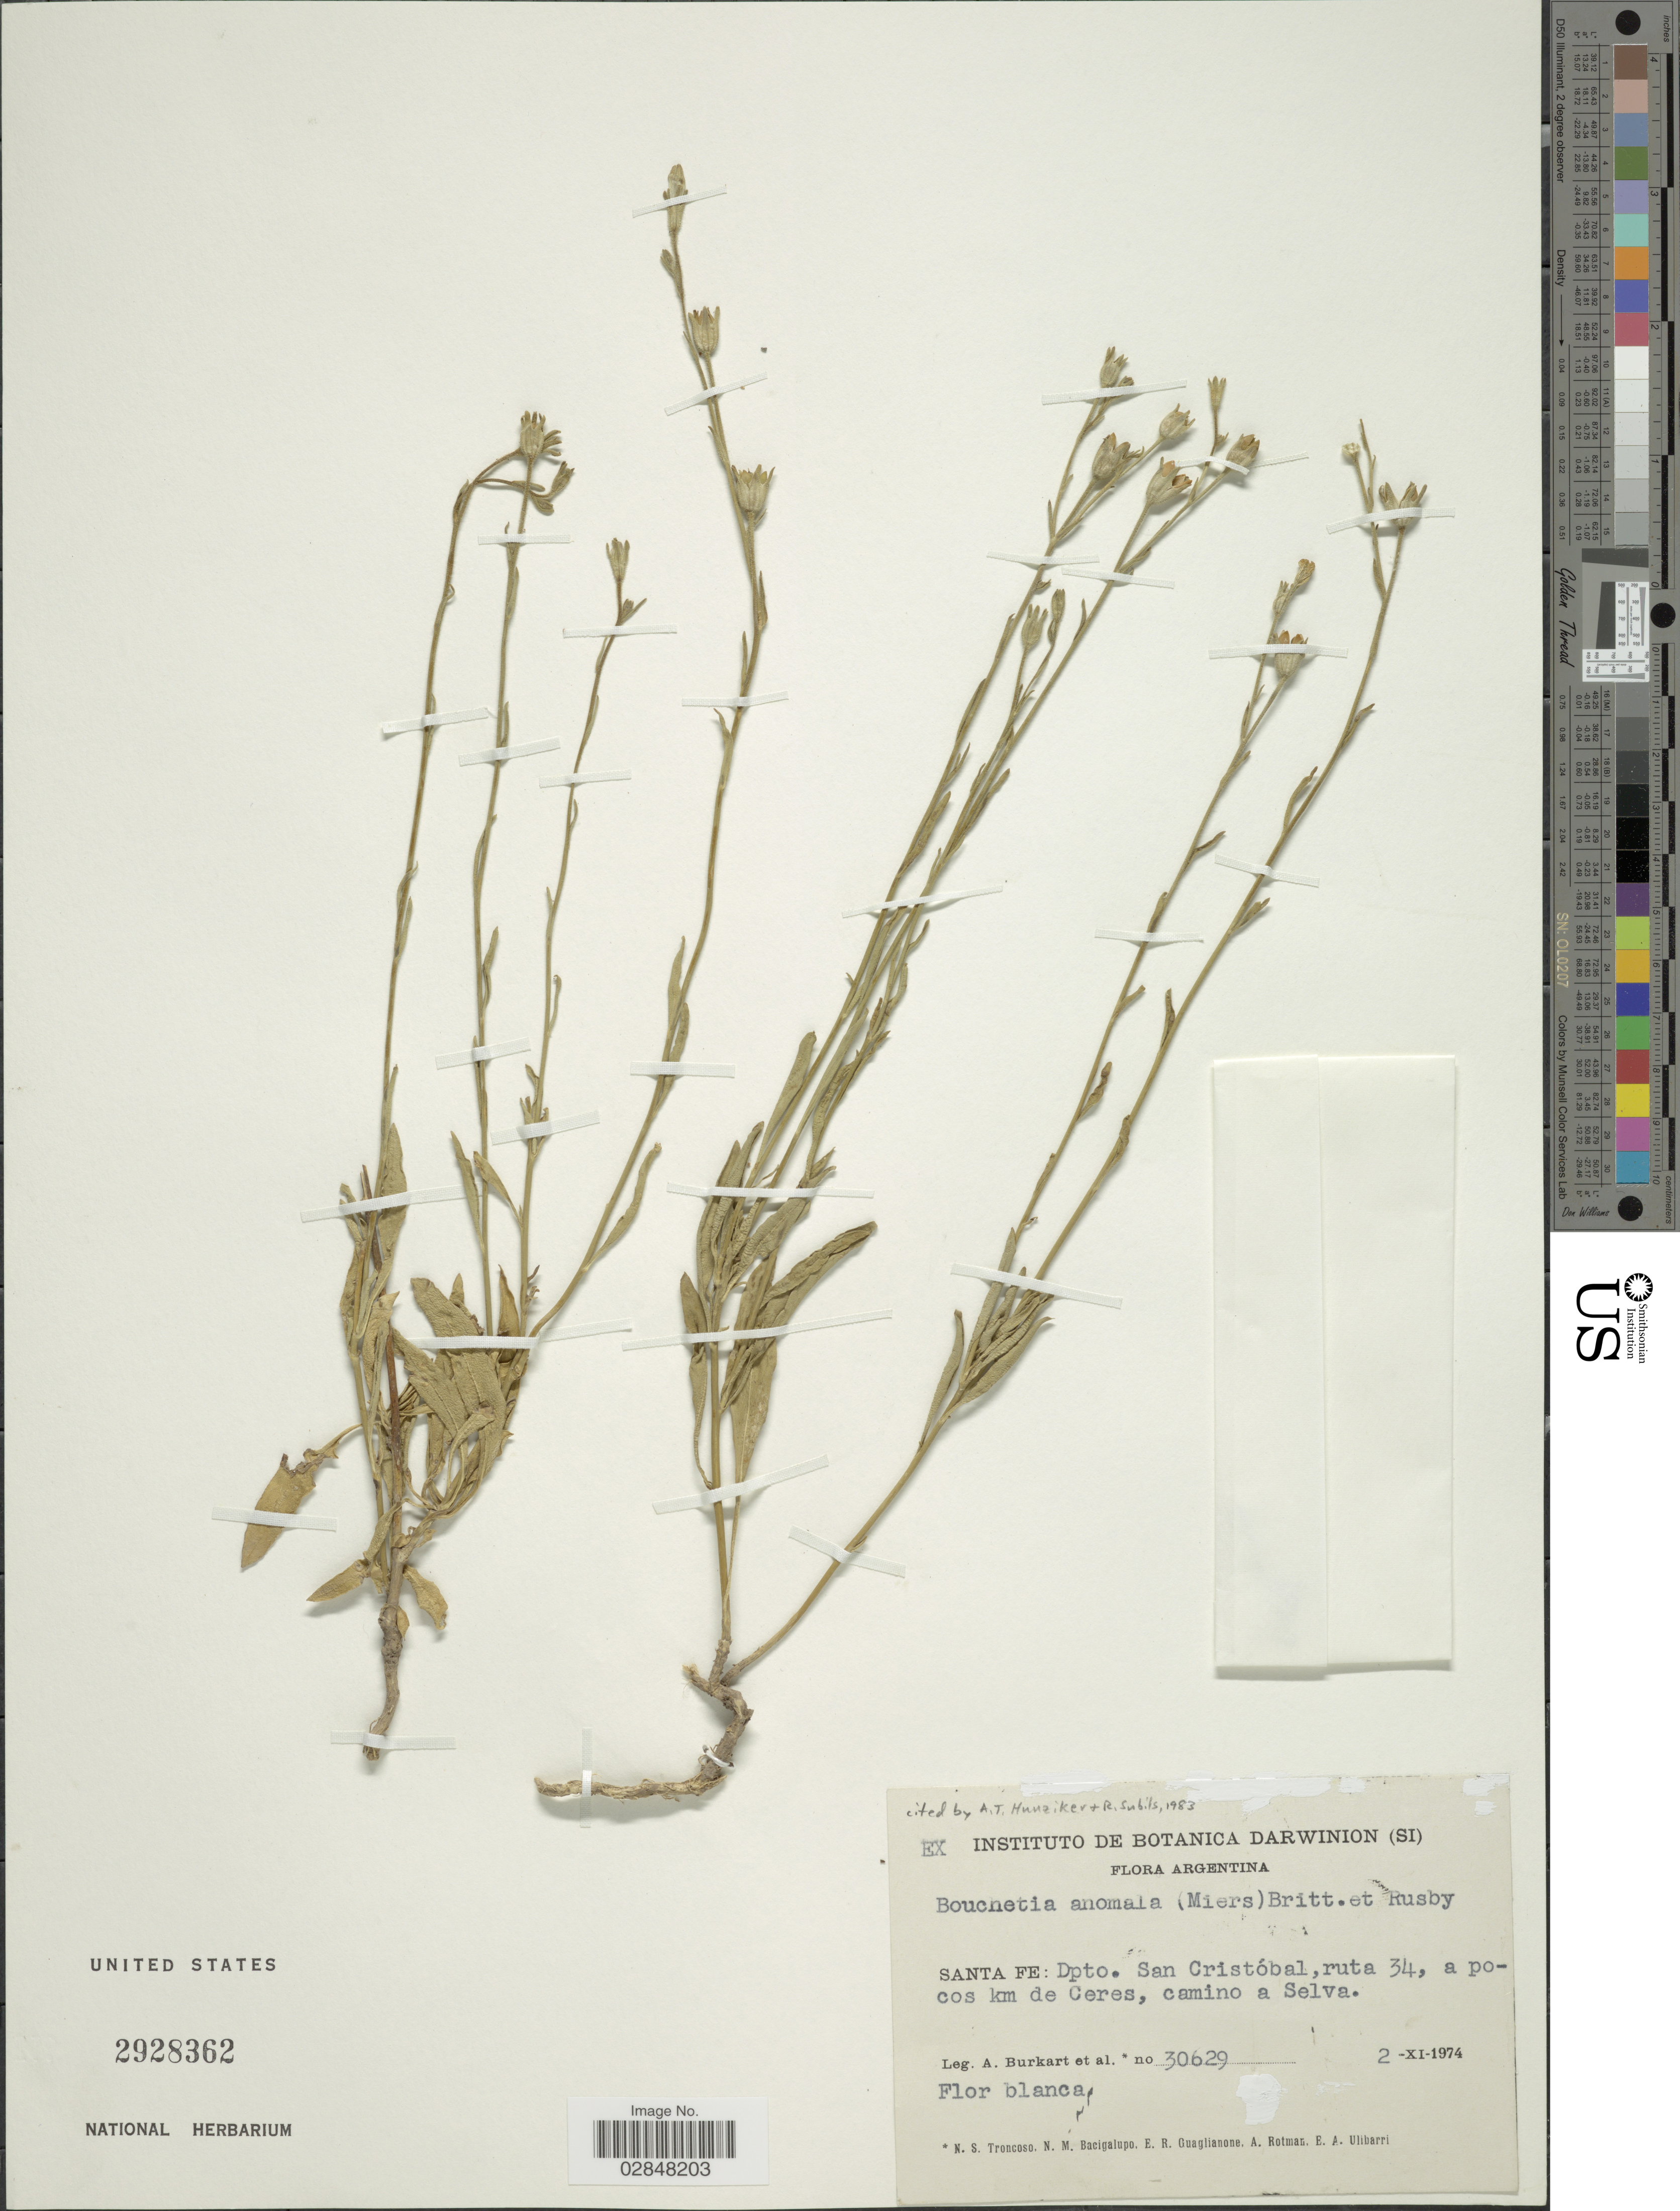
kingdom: Plantae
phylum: Tracheophyta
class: Magnoliopsida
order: Solanales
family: Solanaceae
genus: Bouchetia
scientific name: Bouchetia anomala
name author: (Miers) & Rusby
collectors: A. E. Burkart & et al.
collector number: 30629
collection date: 1974-11-02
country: Argentina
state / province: Santa Fe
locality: Dpto. San Cristóbal, ruta 34, a pocos km de Ceres, camino a Selva.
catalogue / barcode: US 2928362